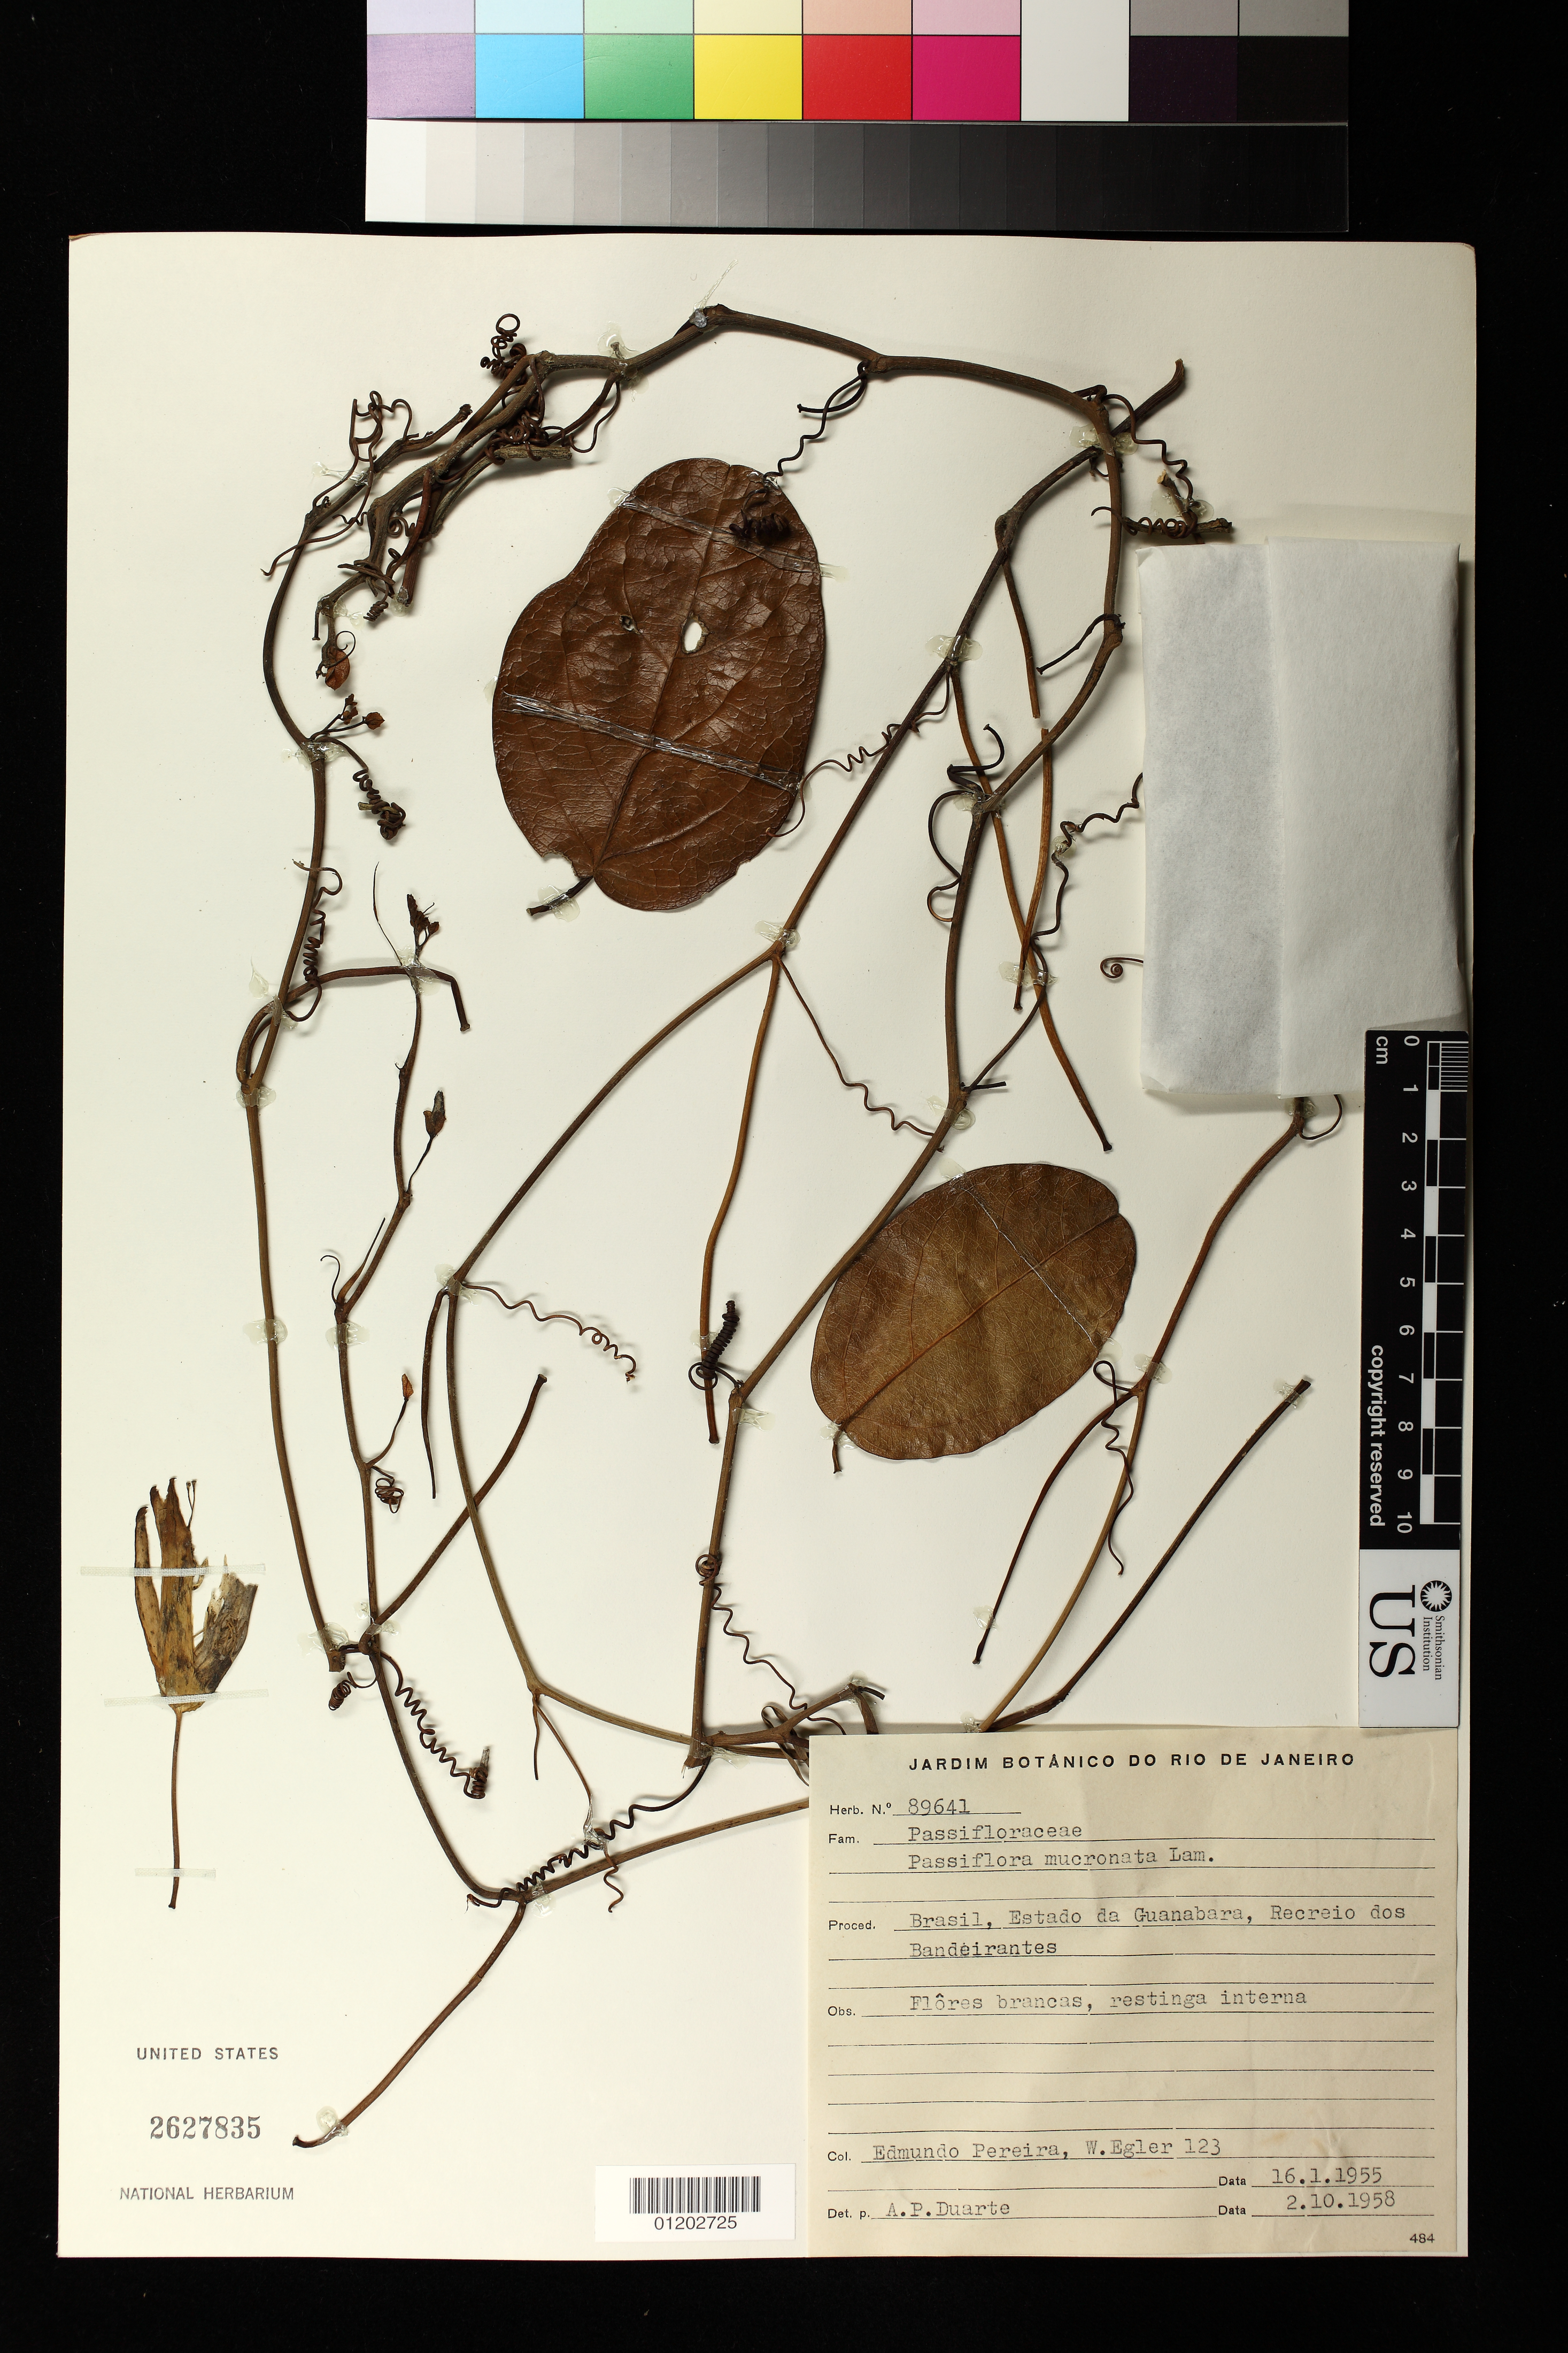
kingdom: Plantae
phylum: Tracheophyta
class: Magnoliopsida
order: Malpighiales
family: Passifloraceae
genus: Passiflora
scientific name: Passiflora mucronata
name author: Sessé & Moc.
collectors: E. Pereira & W. A. Egler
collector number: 123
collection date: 1955-01-16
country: Brazil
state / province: Rio de Janeiro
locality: Recreio dos Bandeirantes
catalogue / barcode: US 2627835